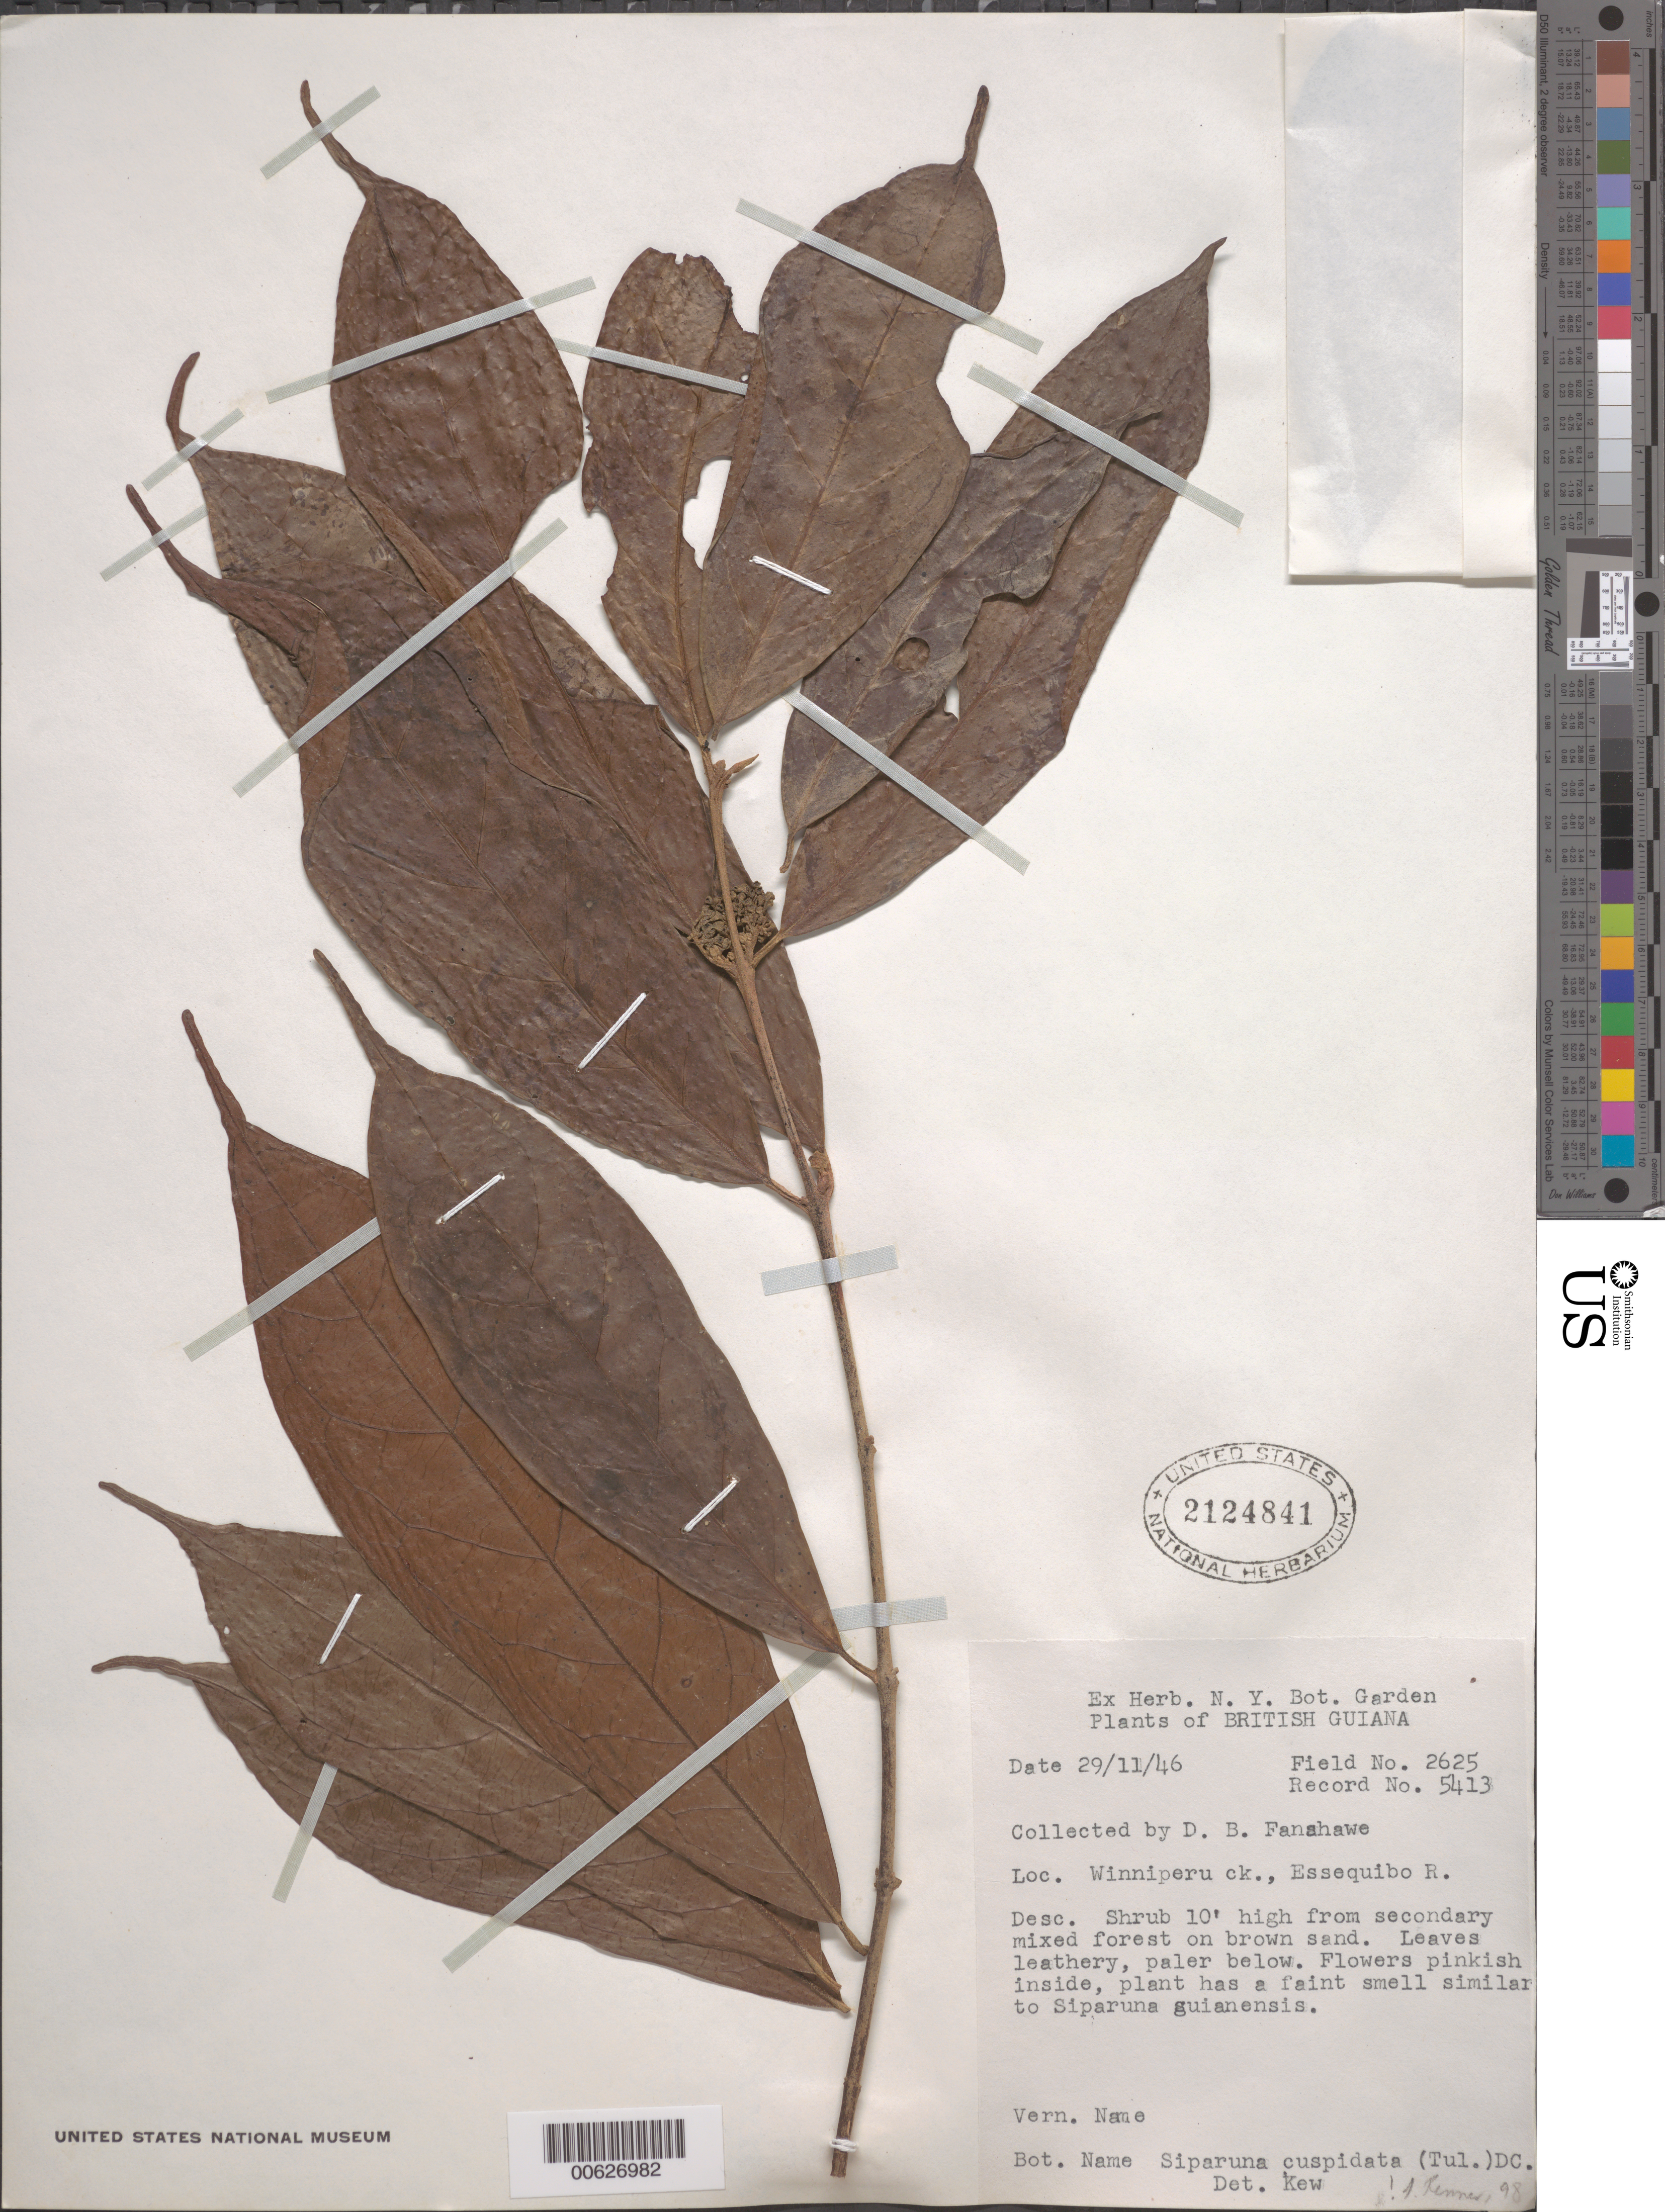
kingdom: Plantae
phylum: Tracheophyta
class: Magnoliopsida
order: Laurales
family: Siparunaceae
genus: Siparuna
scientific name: Siparuna cuspidata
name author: (Tul.) A. DC.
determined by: Renner, S. S.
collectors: D. B. Fanshawe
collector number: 5413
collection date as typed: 29-Nov-46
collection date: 1946-11-29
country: Guyana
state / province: U. Demerara-Berbice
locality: Essequibo R., Winniperu Creek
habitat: Secondary mixed forest on brown sand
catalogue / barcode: US 2124841